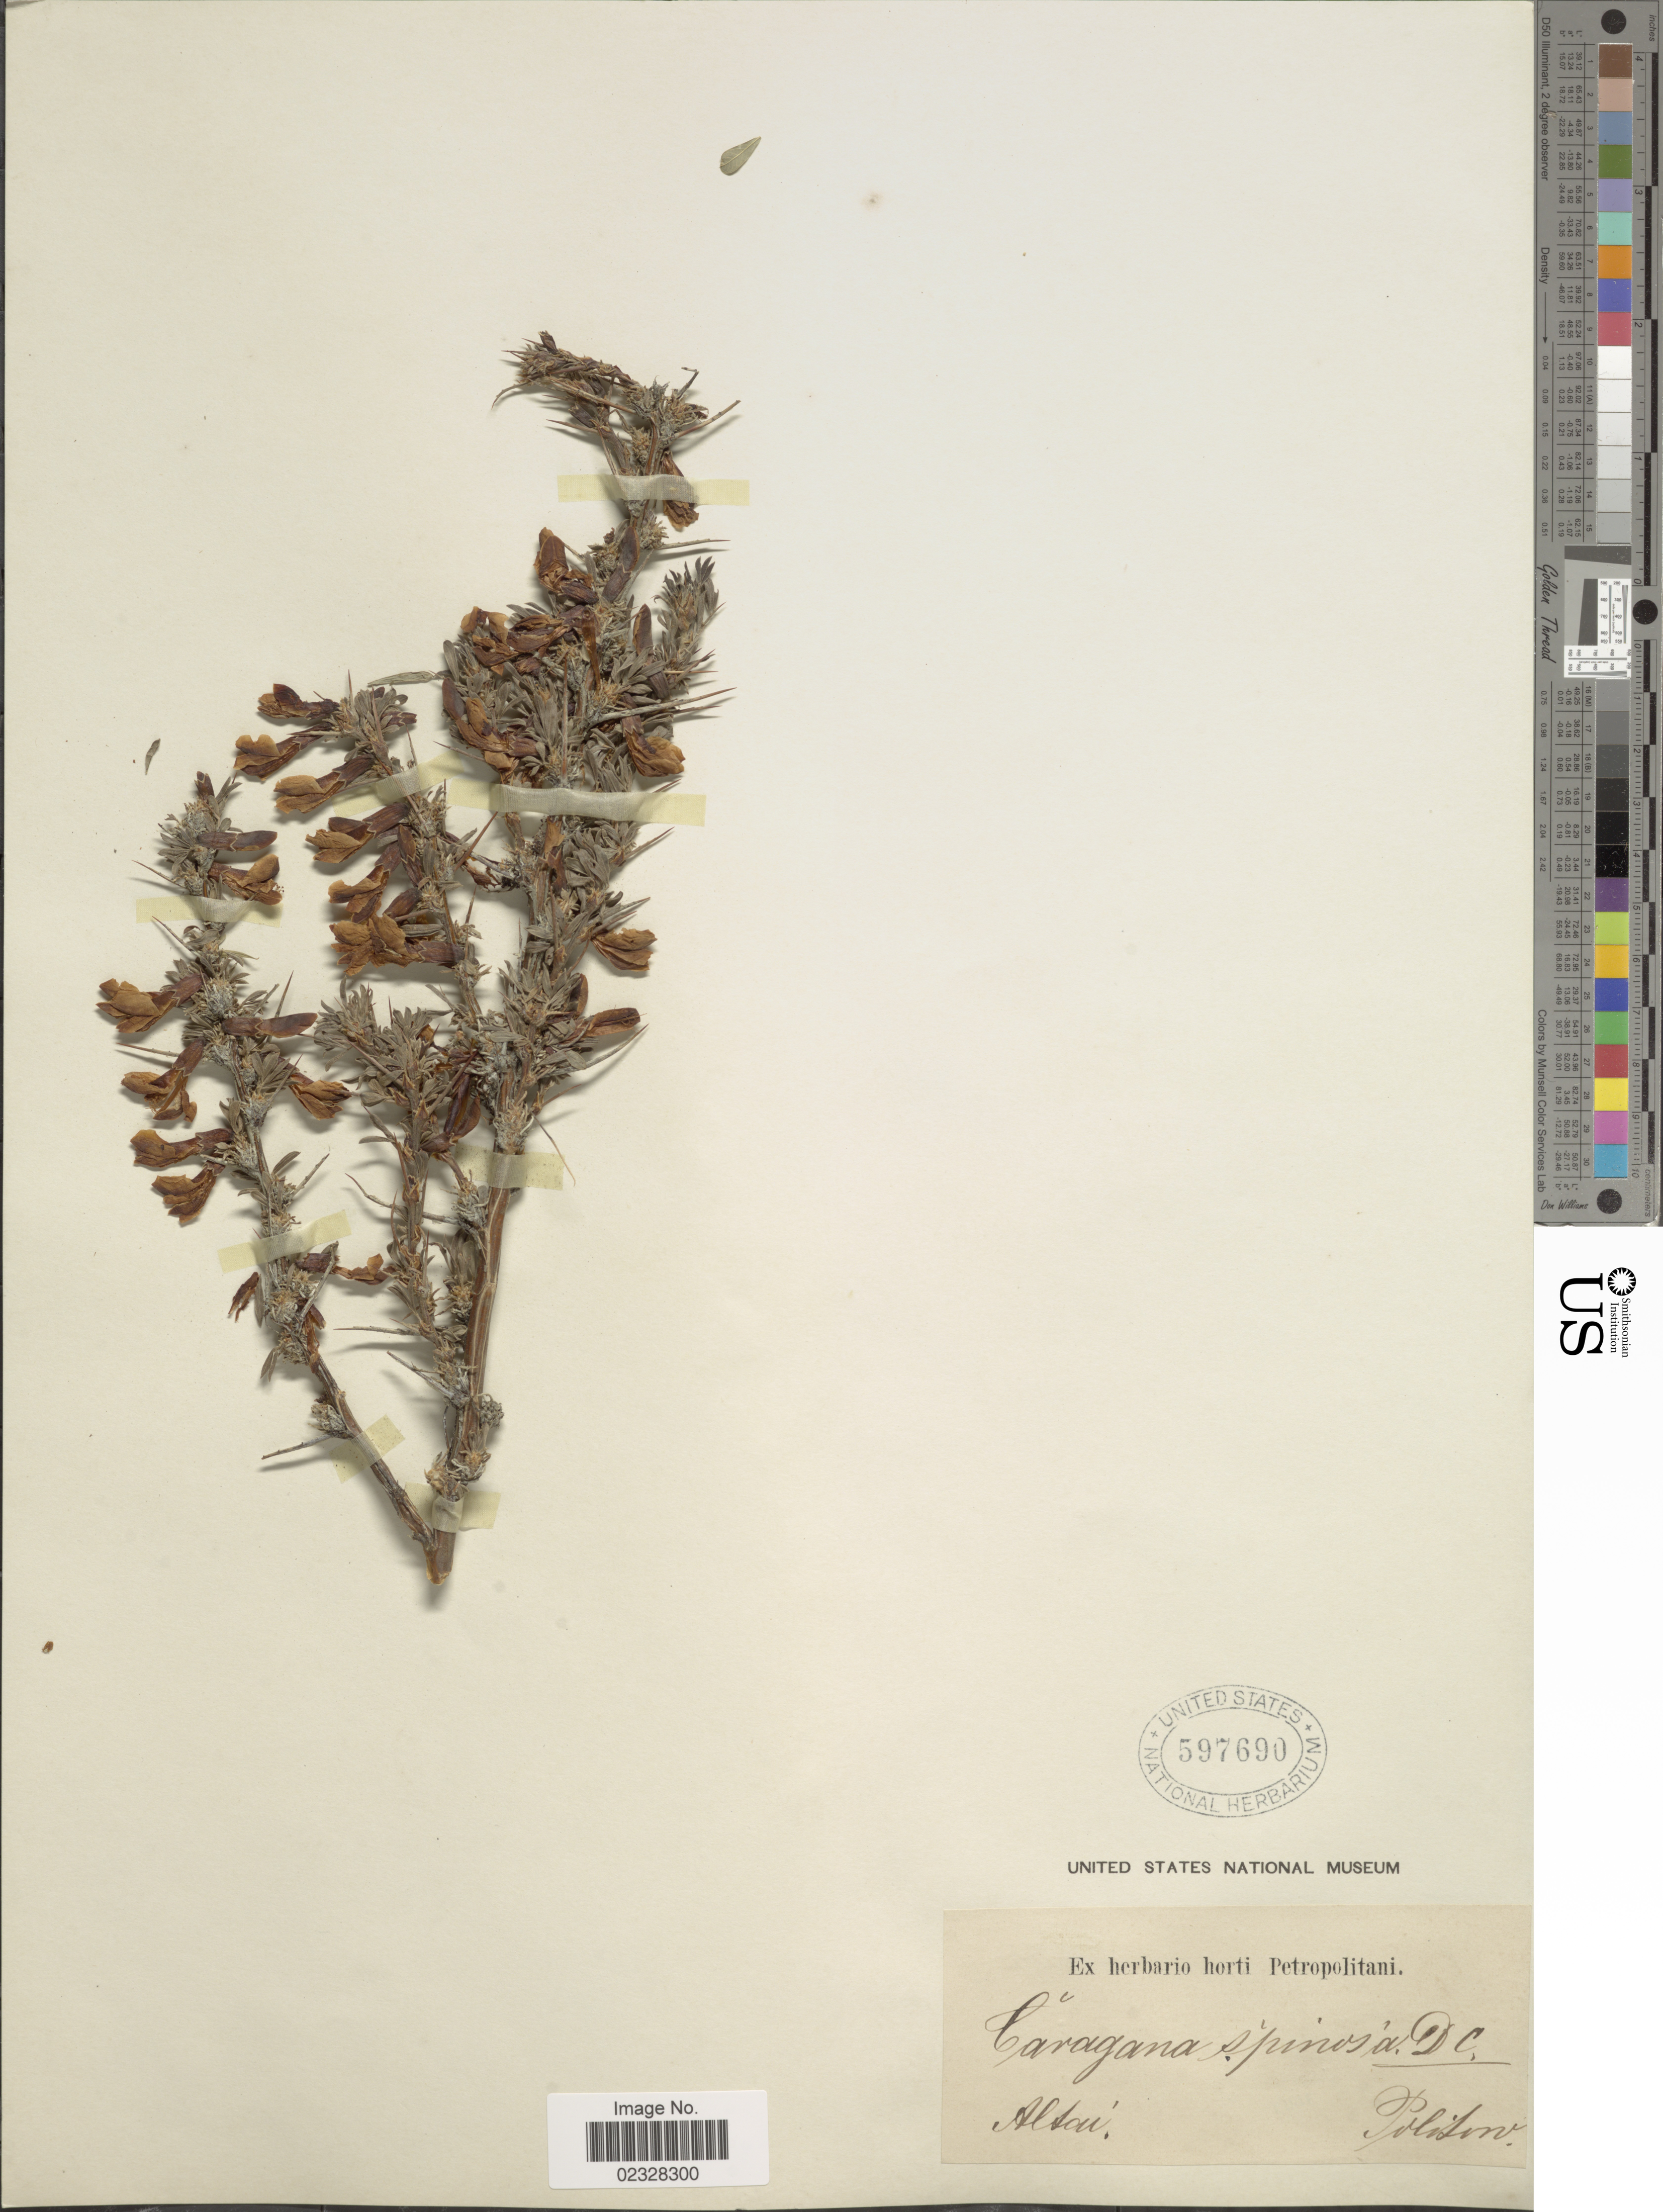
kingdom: Plantae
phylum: Tracheophyta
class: Magnoliopsida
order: Fabales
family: Fabaceae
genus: Caragana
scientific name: Caragana spinosa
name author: (L.) DC.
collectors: -. Politow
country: Russian Federation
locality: Altai.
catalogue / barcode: US 597690